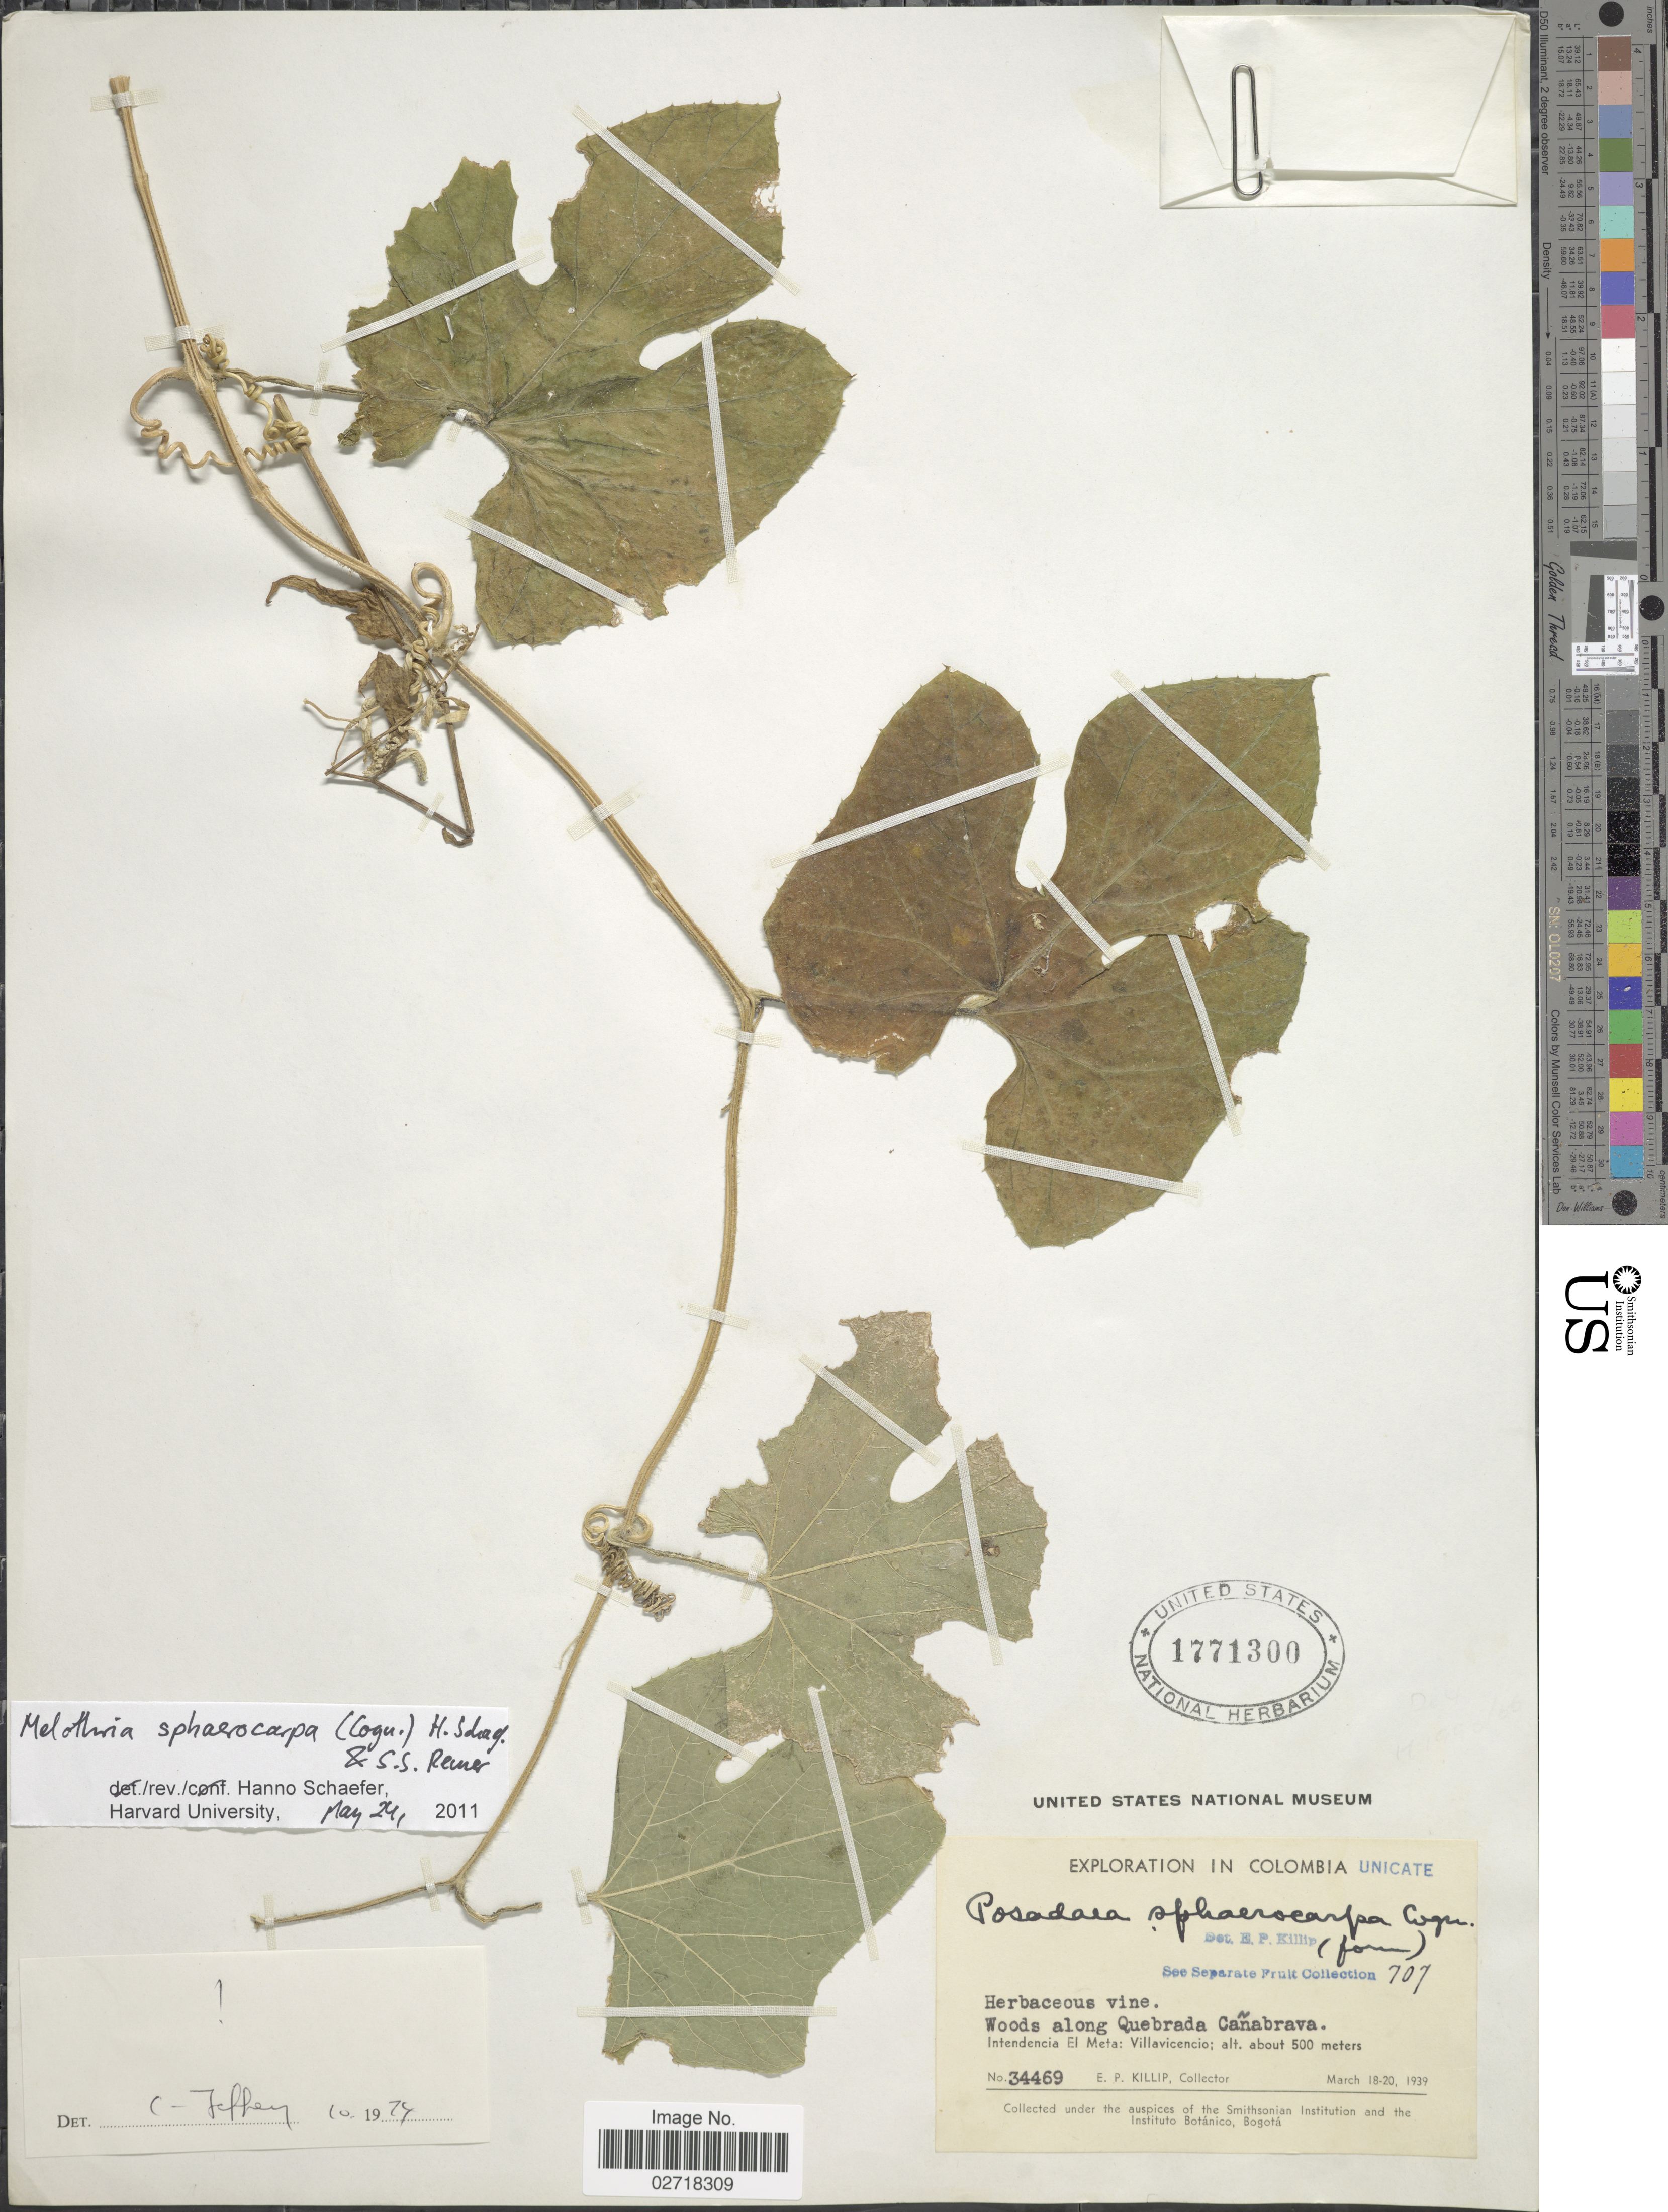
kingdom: Plantae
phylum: Tracheophyta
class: Magnoliopsida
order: Cucurbitales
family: Cucurbitaceae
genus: Melothria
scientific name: Melothria sphaerocarpa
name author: (Cogn.) H. Schaef. & S.S. Renner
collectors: E. P. Killip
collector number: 34469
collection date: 1939-03-18/1939-03-20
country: Colombia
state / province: Meta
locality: Woods along Quebrada Canabrava. Intendencia El Meta: Villavicencio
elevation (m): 500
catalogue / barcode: US 1771300